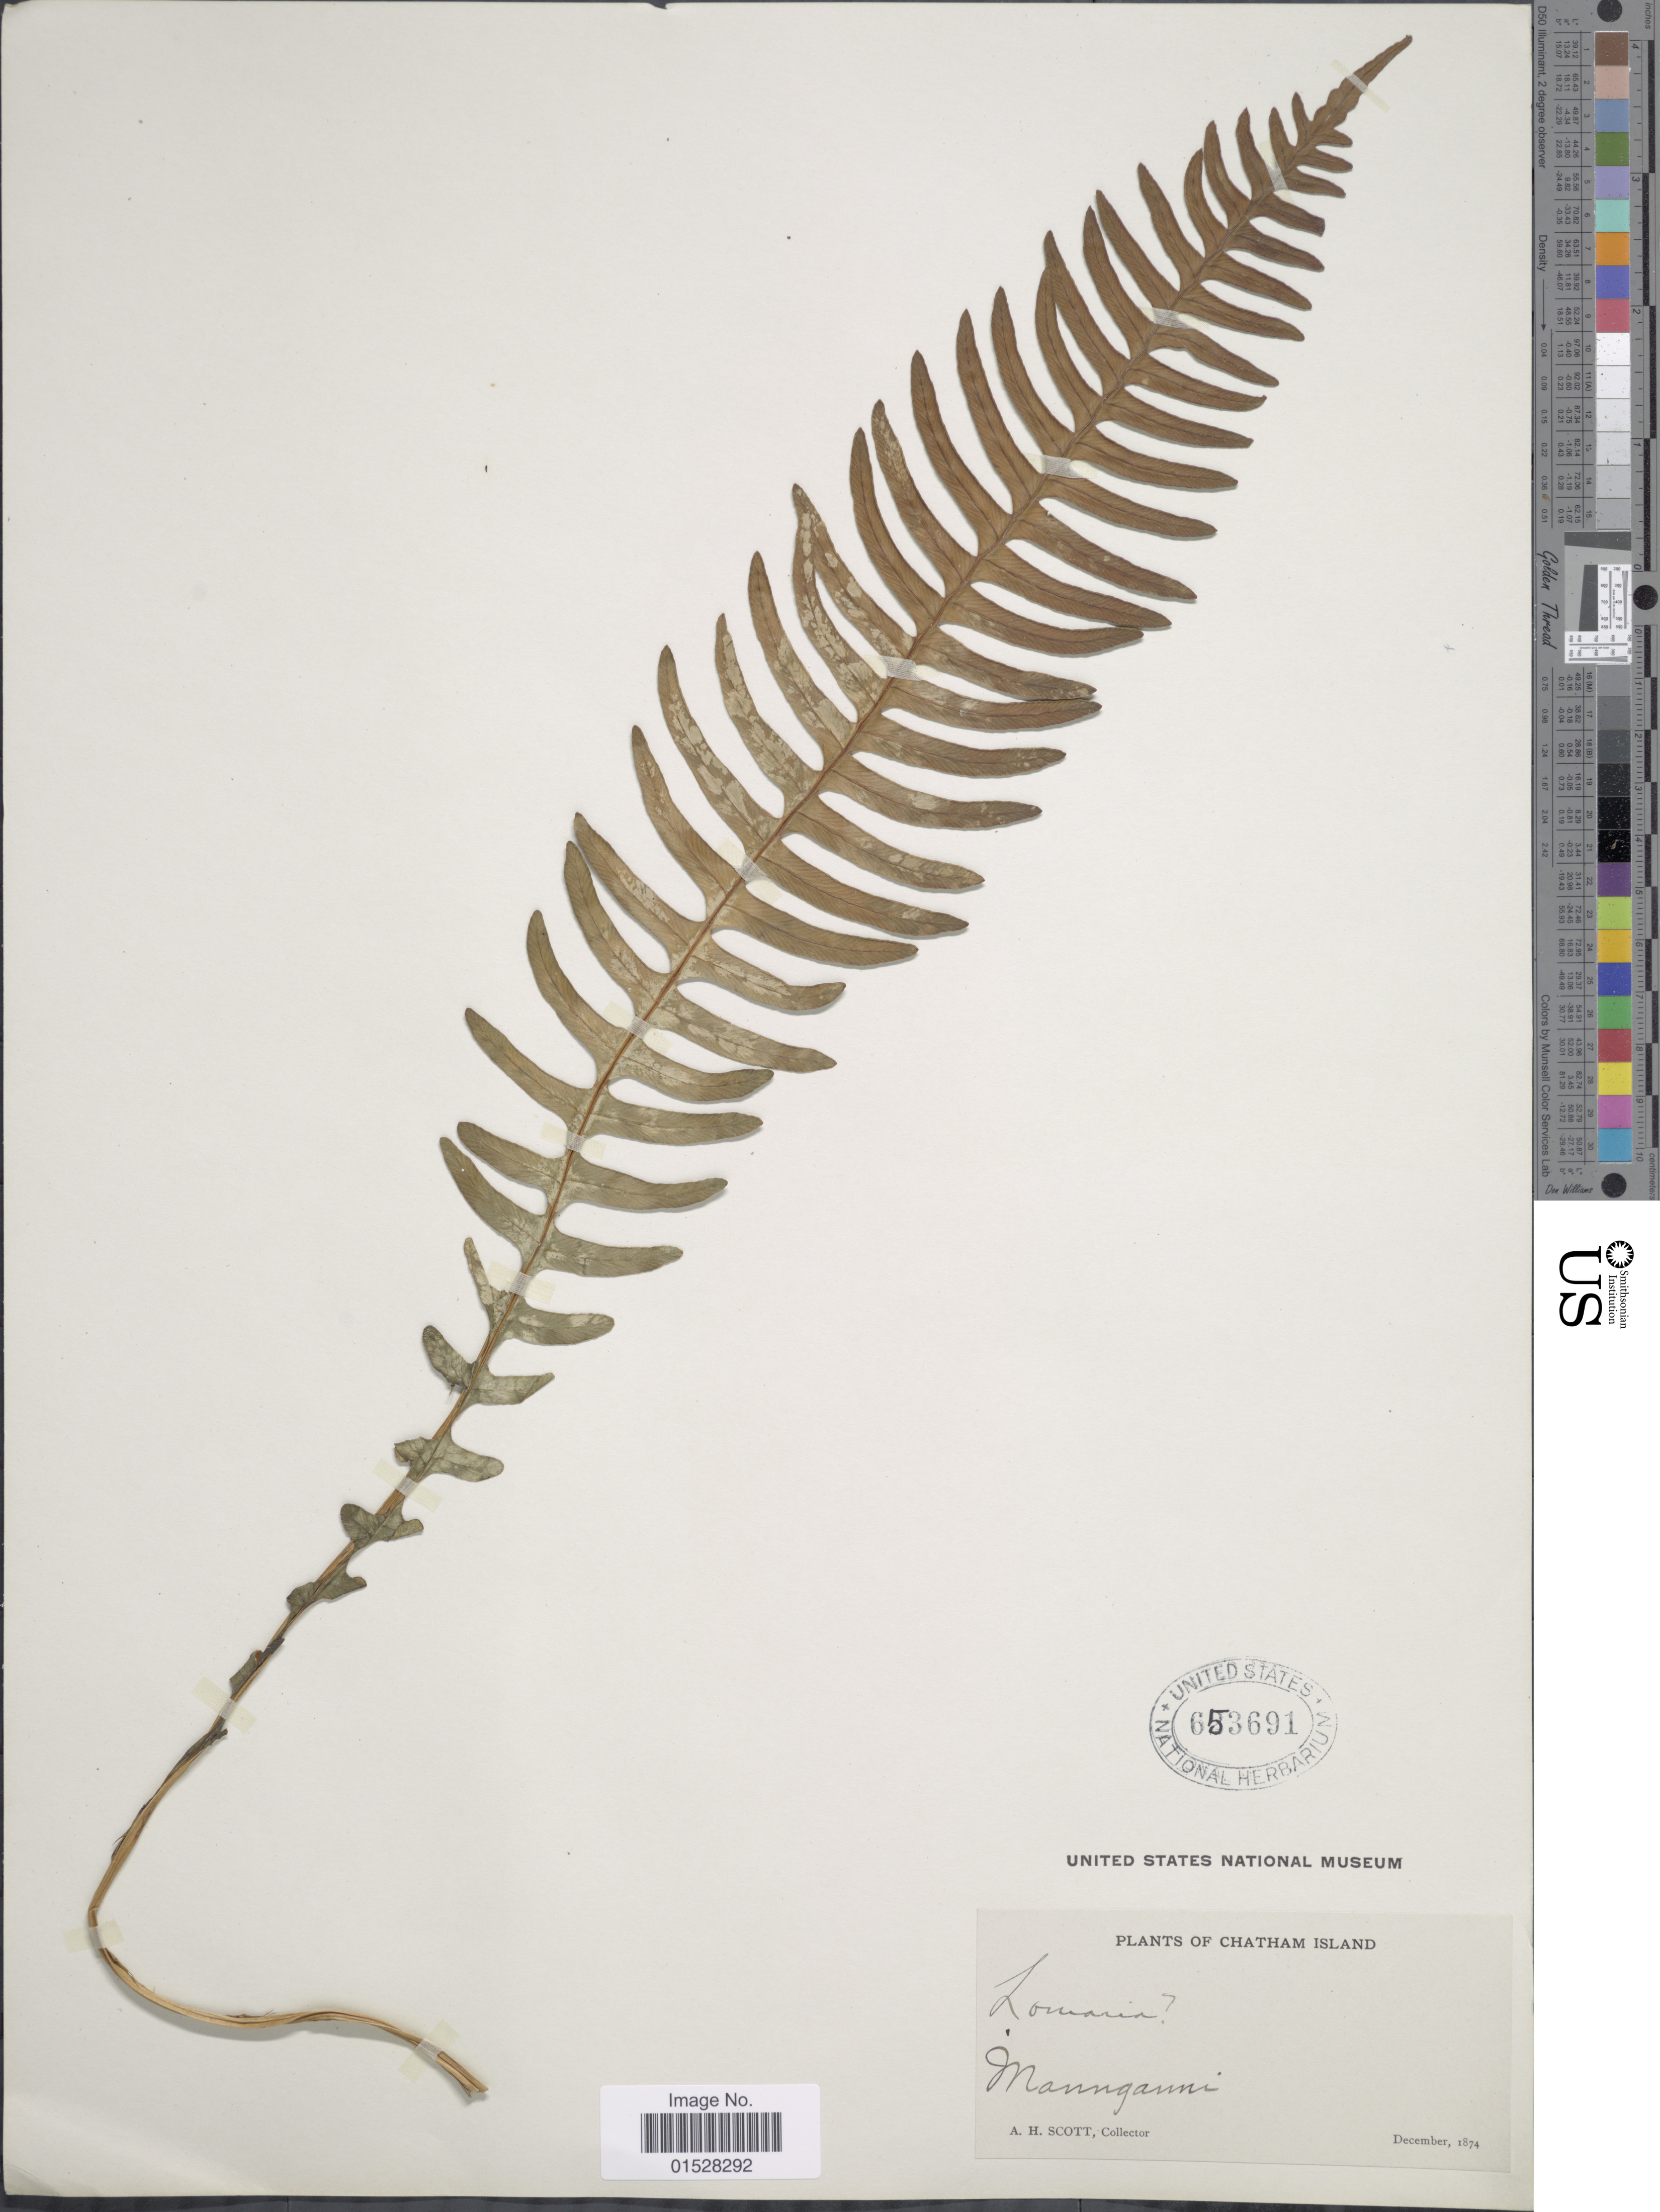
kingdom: Plantae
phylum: Tracheophyta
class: Polypodiopsida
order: Polypodiales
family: Blechnaceae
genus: Blechnum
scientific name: Blechnum sp.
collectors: A. H. Scott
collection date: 1874-12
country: New Zealand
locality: Chatham Is., Maunganui.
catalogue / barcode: US 653691